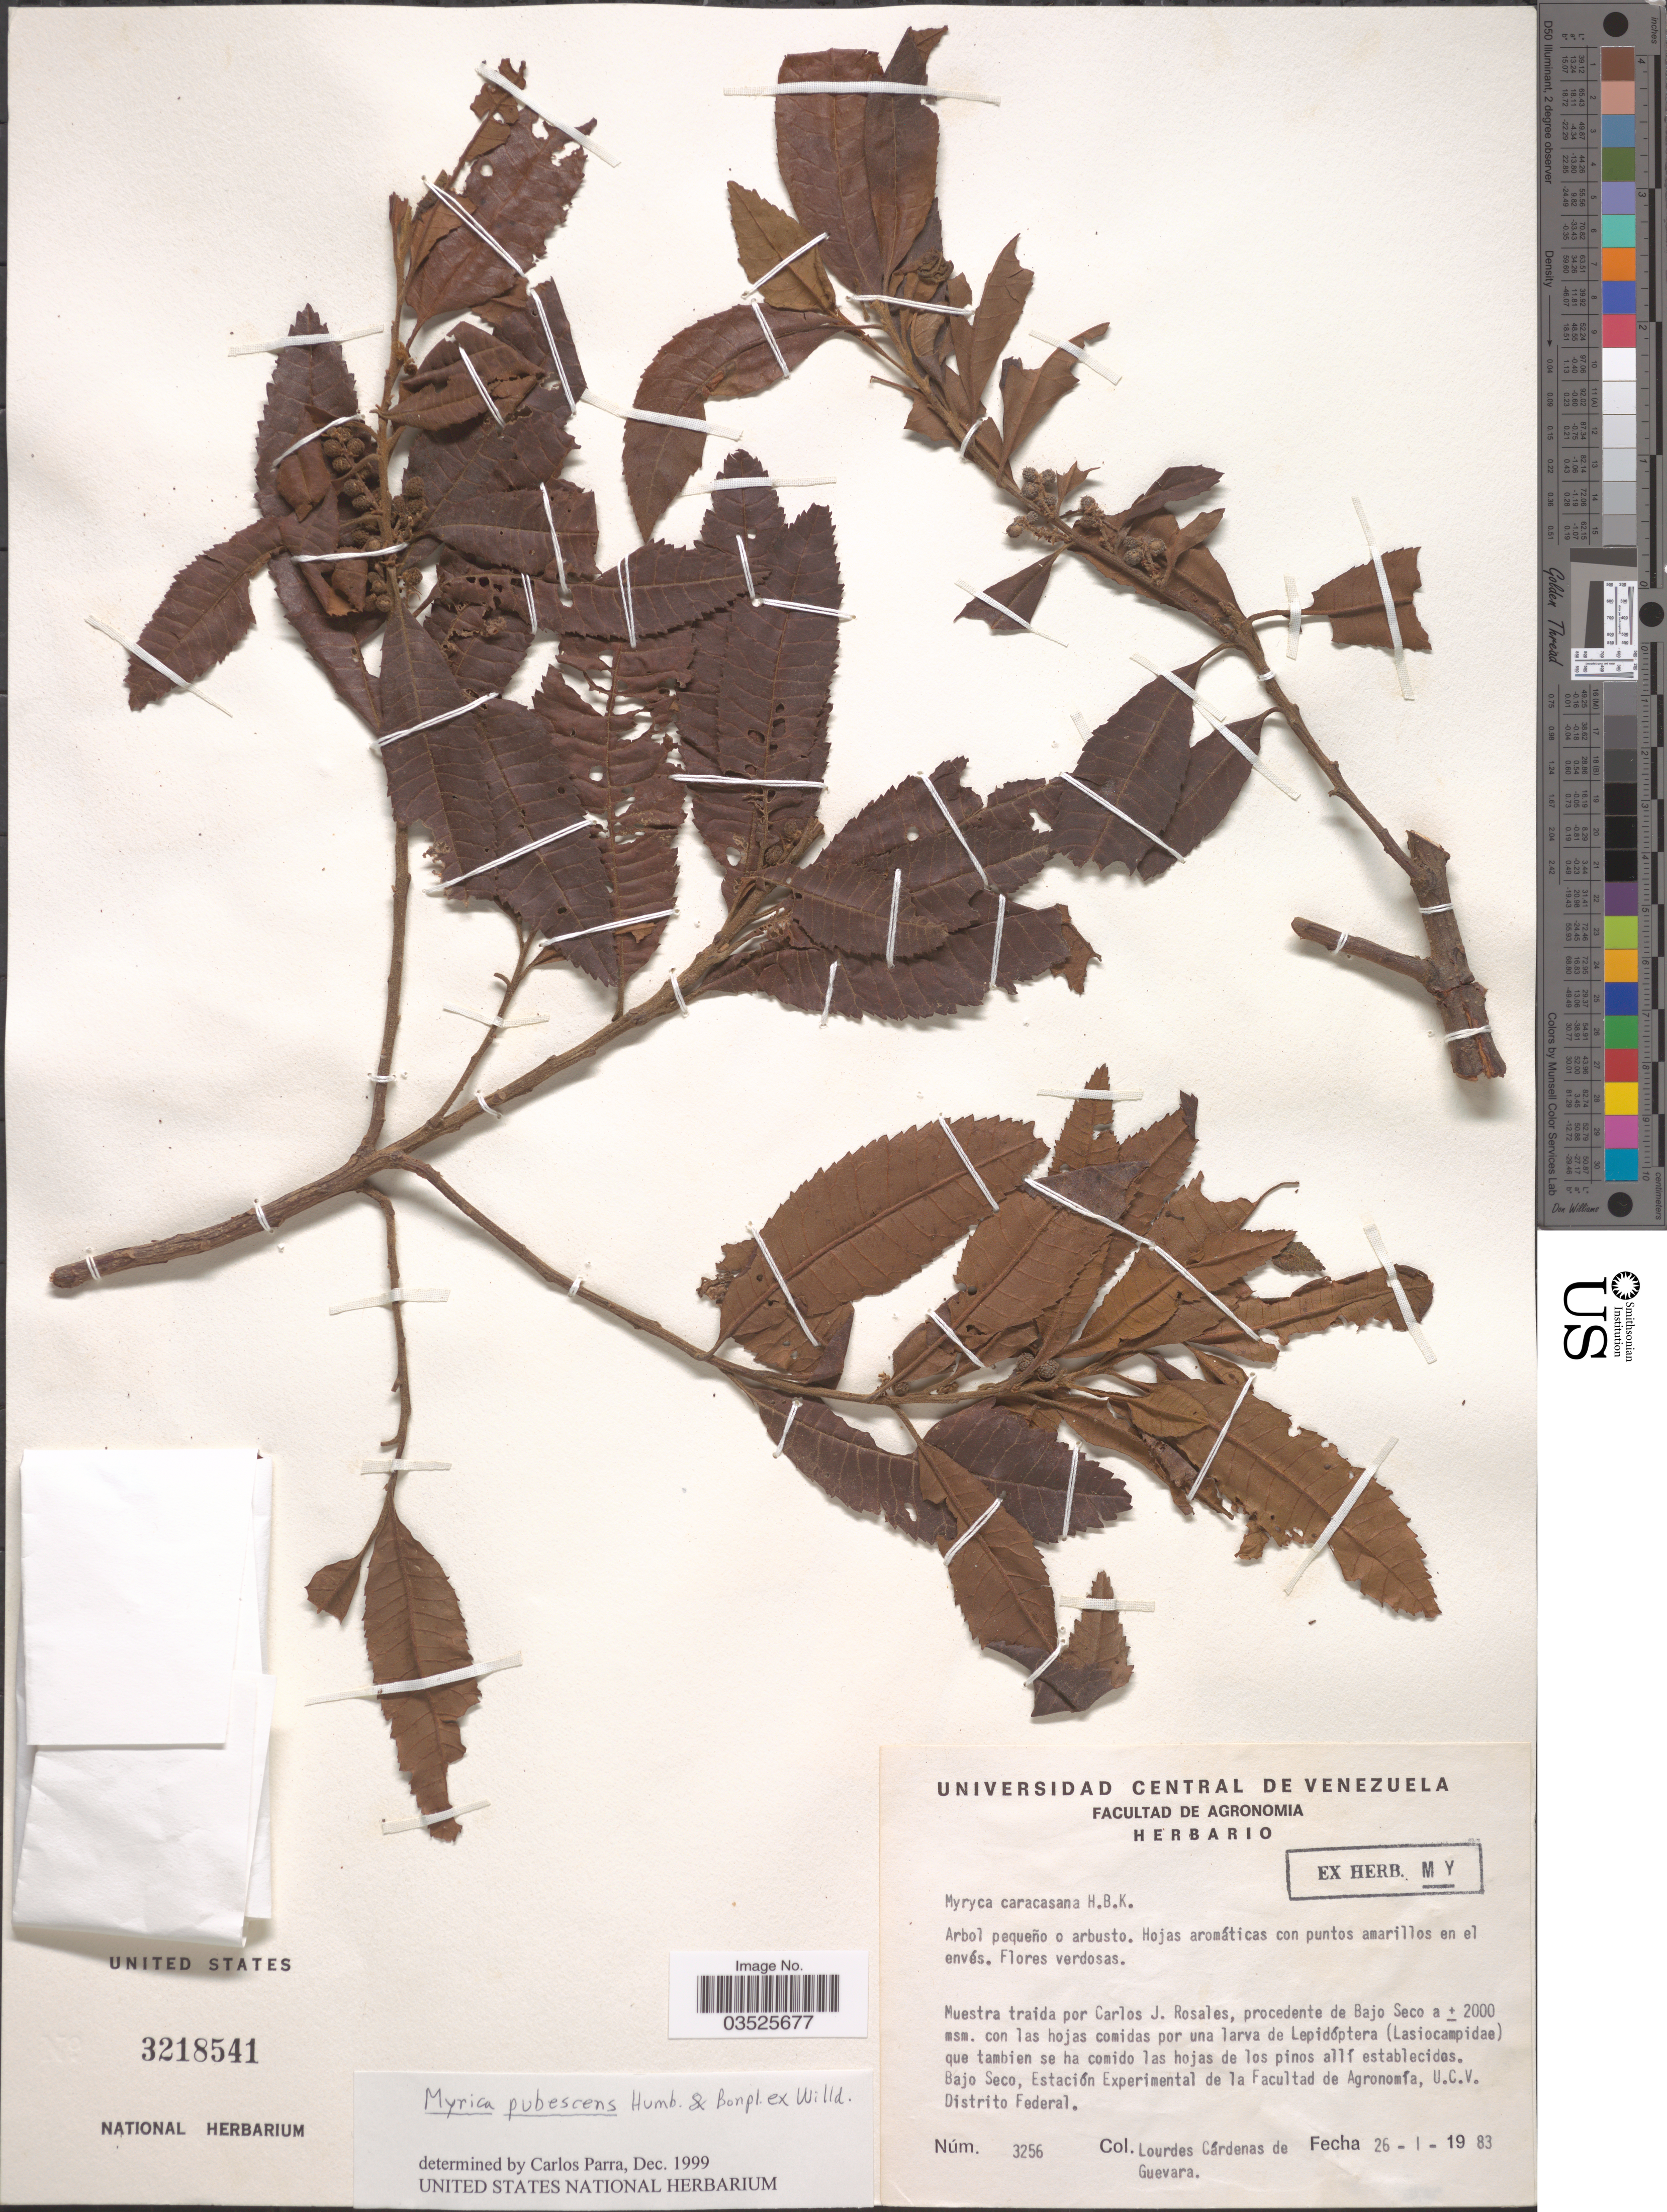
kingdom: Plantae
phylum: Tracheophyta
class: Magnoliopsida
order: Fagales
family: Myricaceae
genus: Morella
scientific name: Morella pubescens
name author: (Humb. & Bonpl. ex Willd.) Wilbur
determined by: Strong, M. T., (US), Smithsonian Institution - National Museum of Natural History (UNITED STATES)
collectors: L. De Guevara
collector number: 3256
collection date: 1983-01-26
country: Venezuela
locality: Muestra traida por Carlos J. Rosales. procedente de Bajo Seco. Bajo Seco, Estación Experimental de la Facultad de Agronomía, U.C.V. Distrito Federal.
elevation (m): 2000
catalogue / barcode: US 3218541